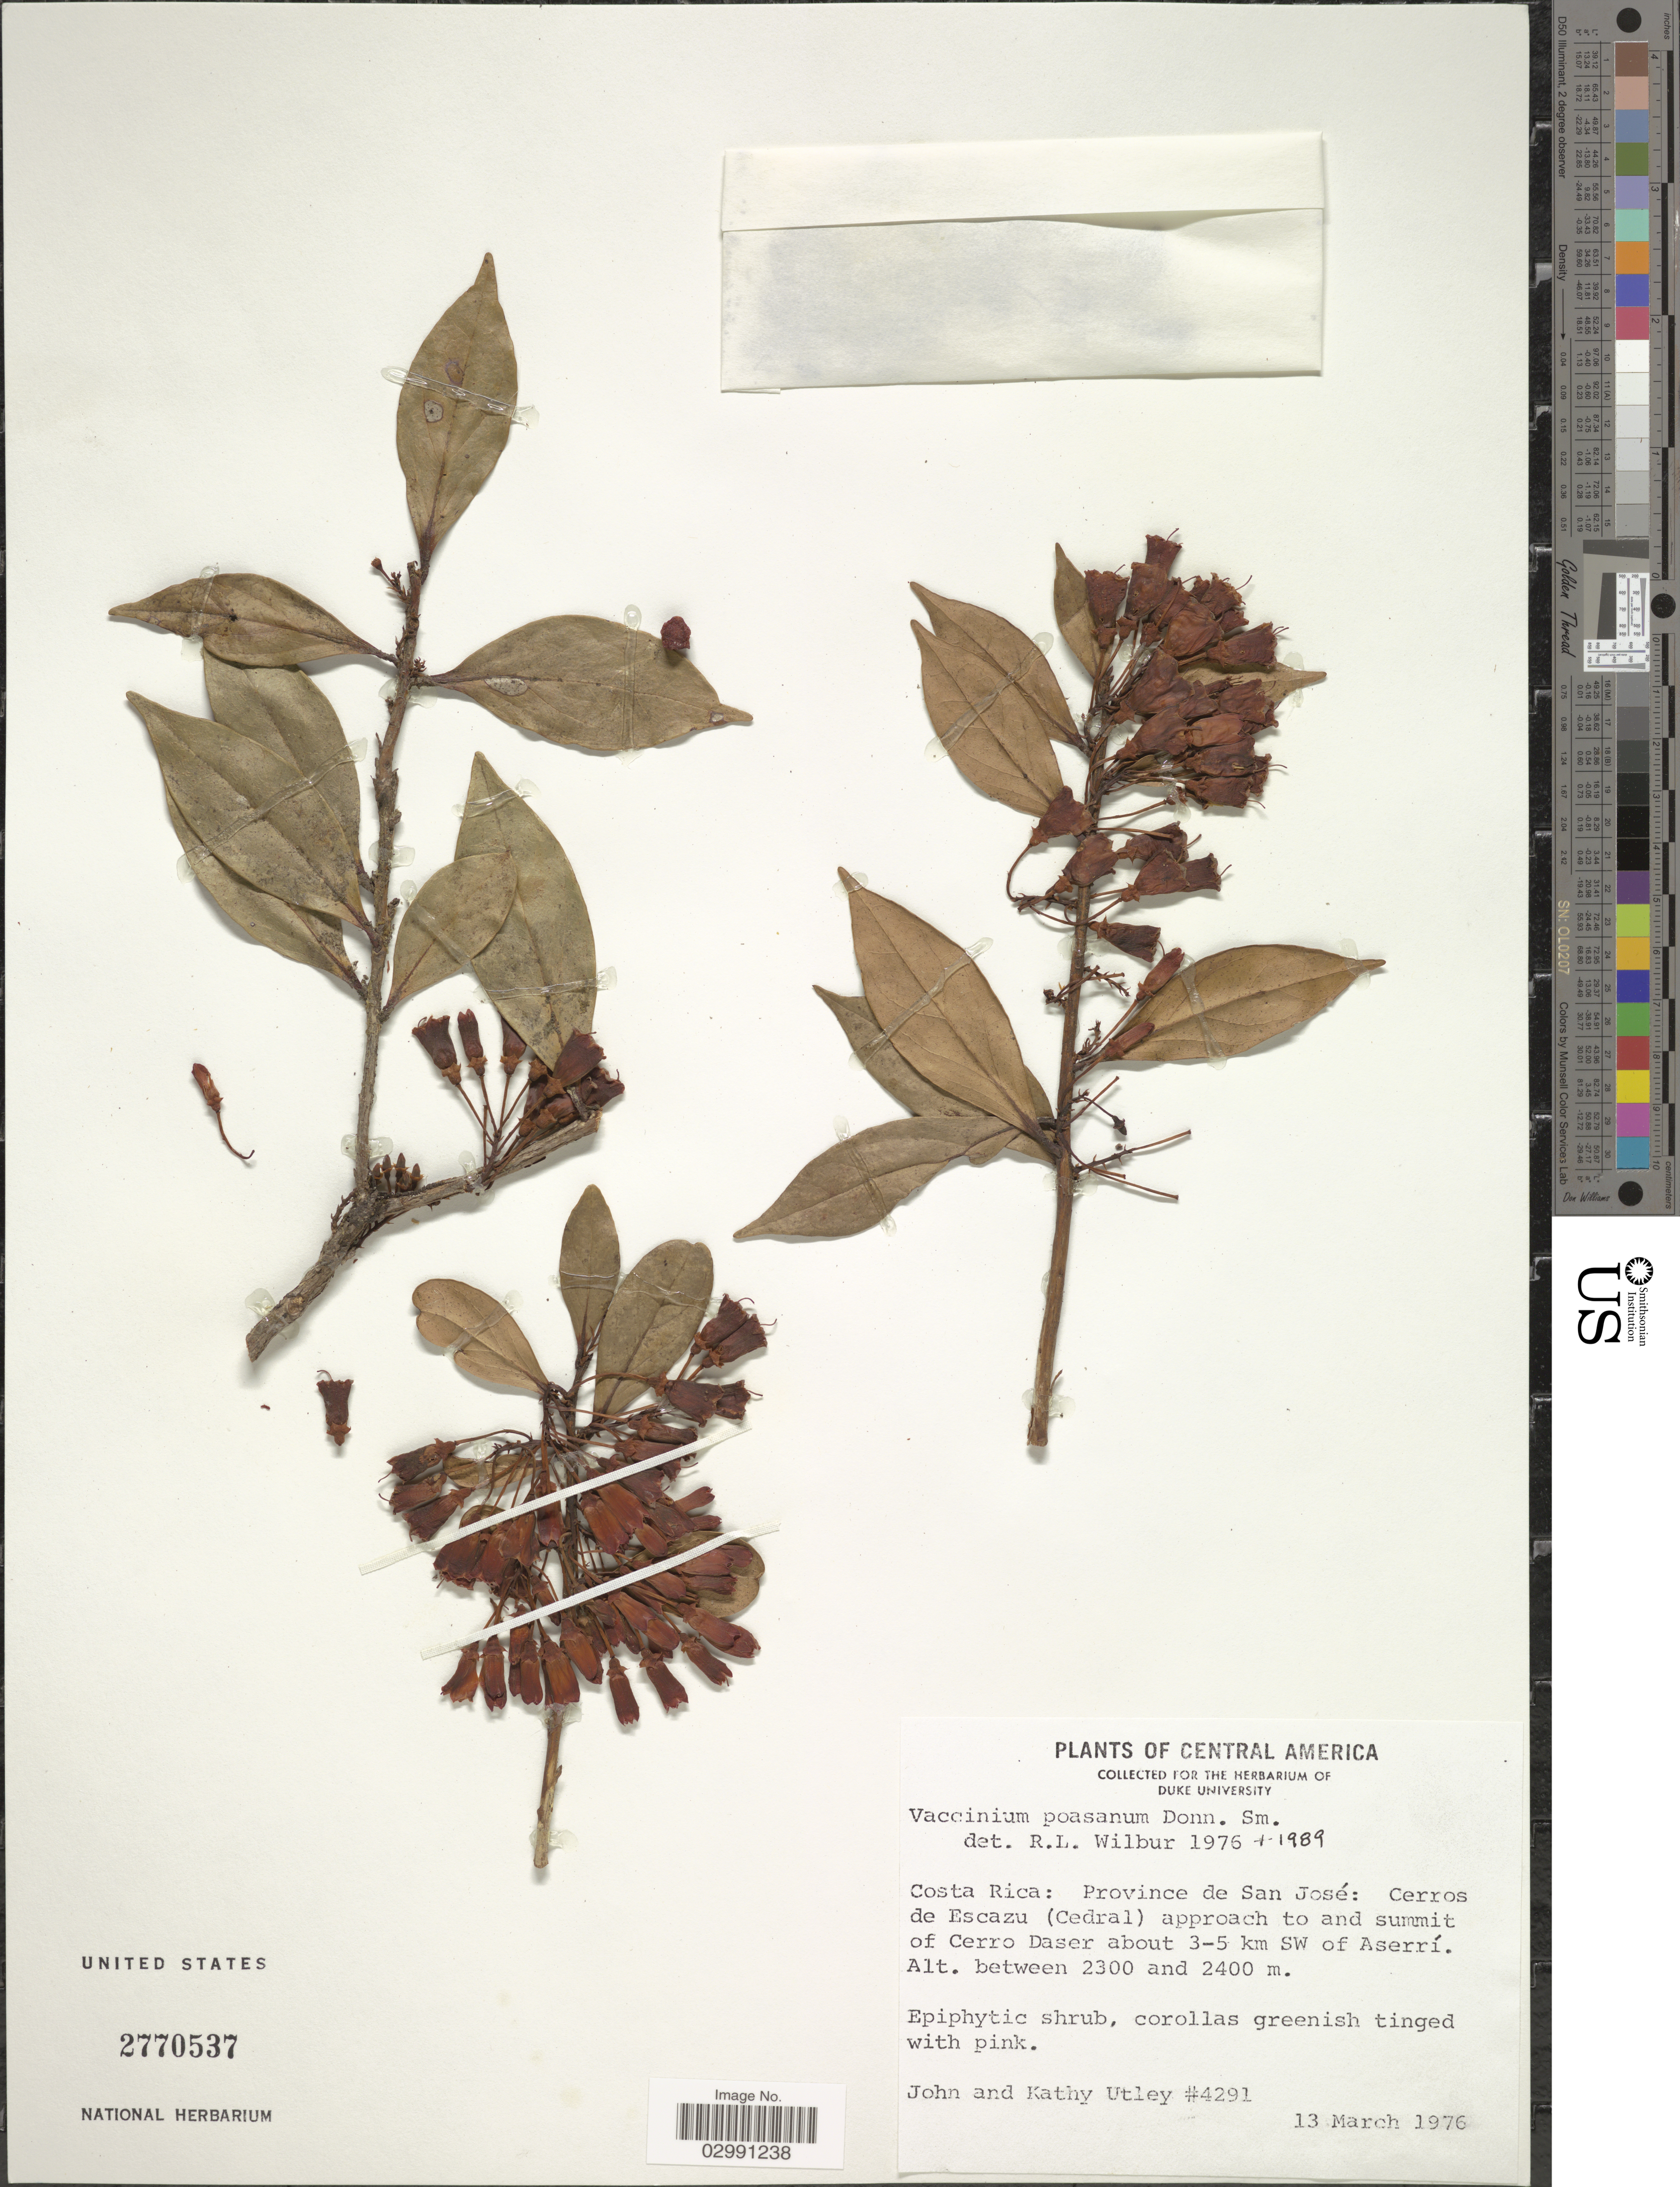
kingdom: Plantae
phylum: Tracheophyta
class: Magnoliopsida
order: Ericales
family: Ericaceae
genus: Vaccinium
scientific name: Vaccinium poasanum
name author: Donn. Sm.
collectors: J. F. Utley & K. Burt-Utley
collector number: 4291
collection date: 1976-03-13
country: Costa Rica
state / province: San José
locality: Province de San José: Cerros de Escazu (Cedral) approach to and summit of Cerro Daser about 3-5 km SW of Aserrí.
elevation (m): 2300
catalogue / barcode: US 2770537